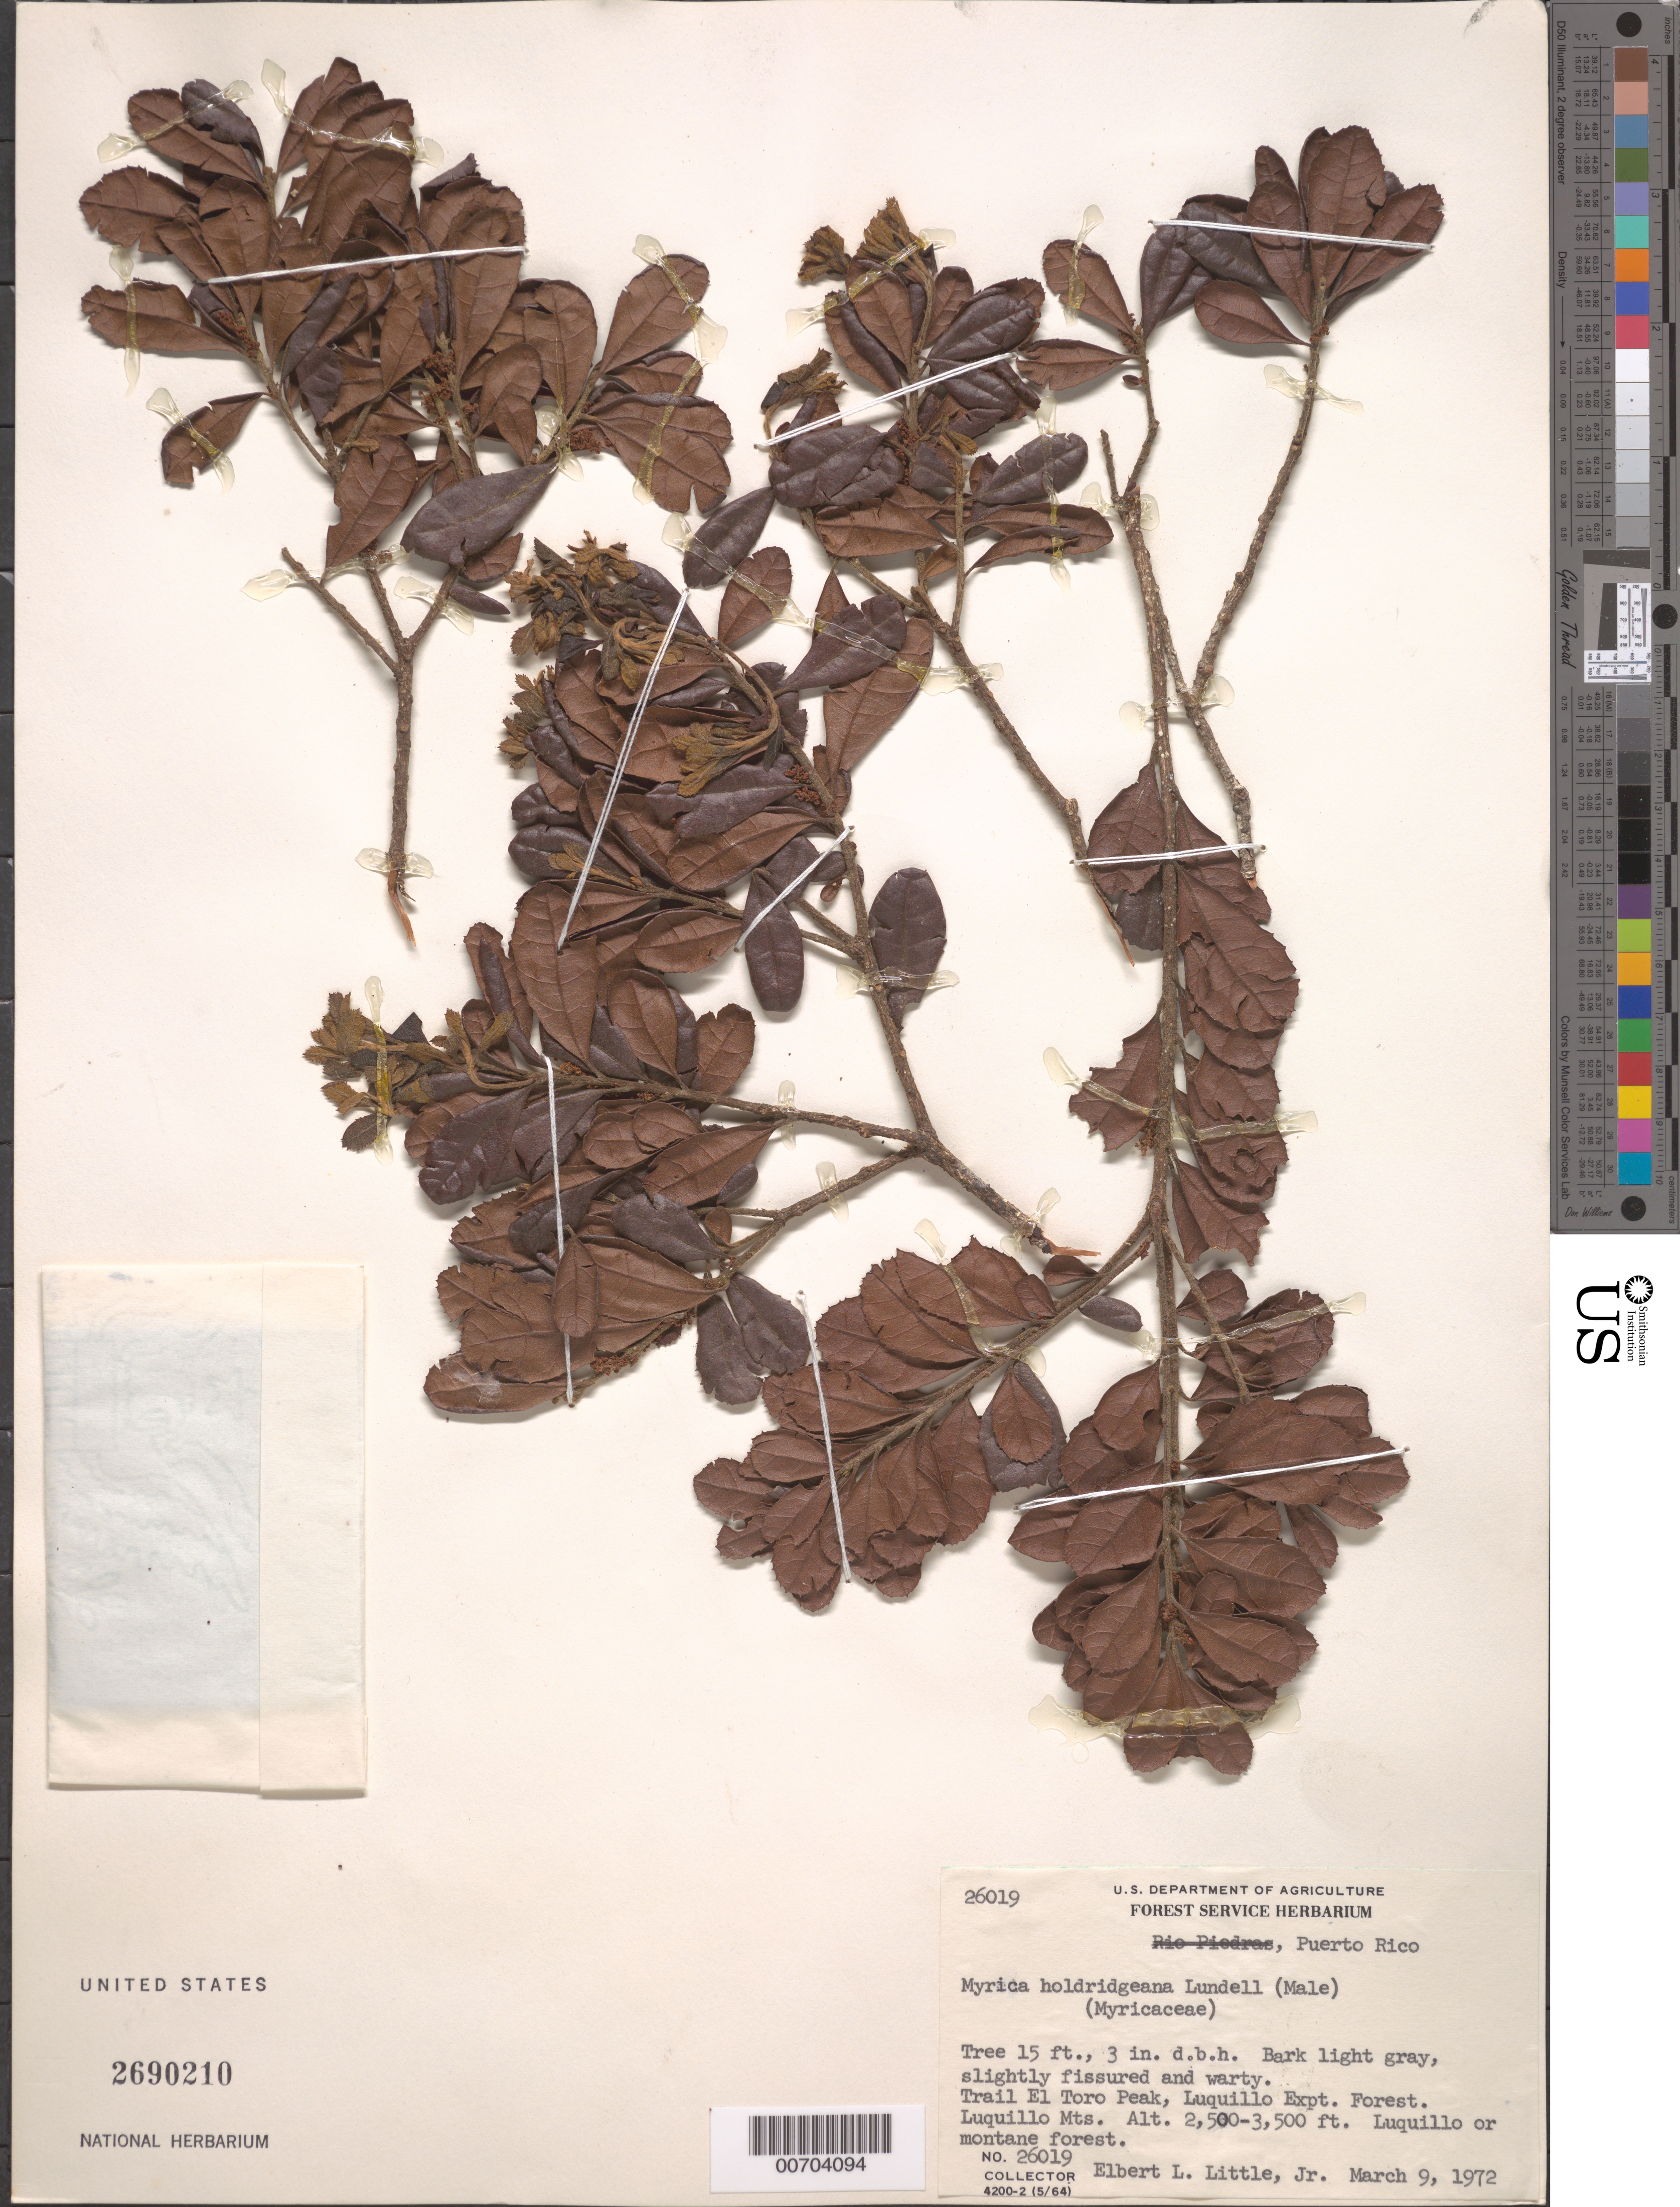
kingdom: Plantae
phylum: Tracheophyta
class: Magnoliopsida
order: Fagales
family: Myricaceae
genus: Morella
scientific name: Morella holdridgeana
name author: (Lundell) Wilbur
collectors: E. L. Little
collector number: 26019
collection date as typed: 09 Mar 1972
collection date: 1972-03-09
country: Puerto Rico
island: Greater Antilles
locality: Trail El toro Peak, Luquillo Expt. Forest. Luquillo Mts.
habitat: Luquillo or Montane forest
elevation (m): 762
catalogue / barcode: US 2690210